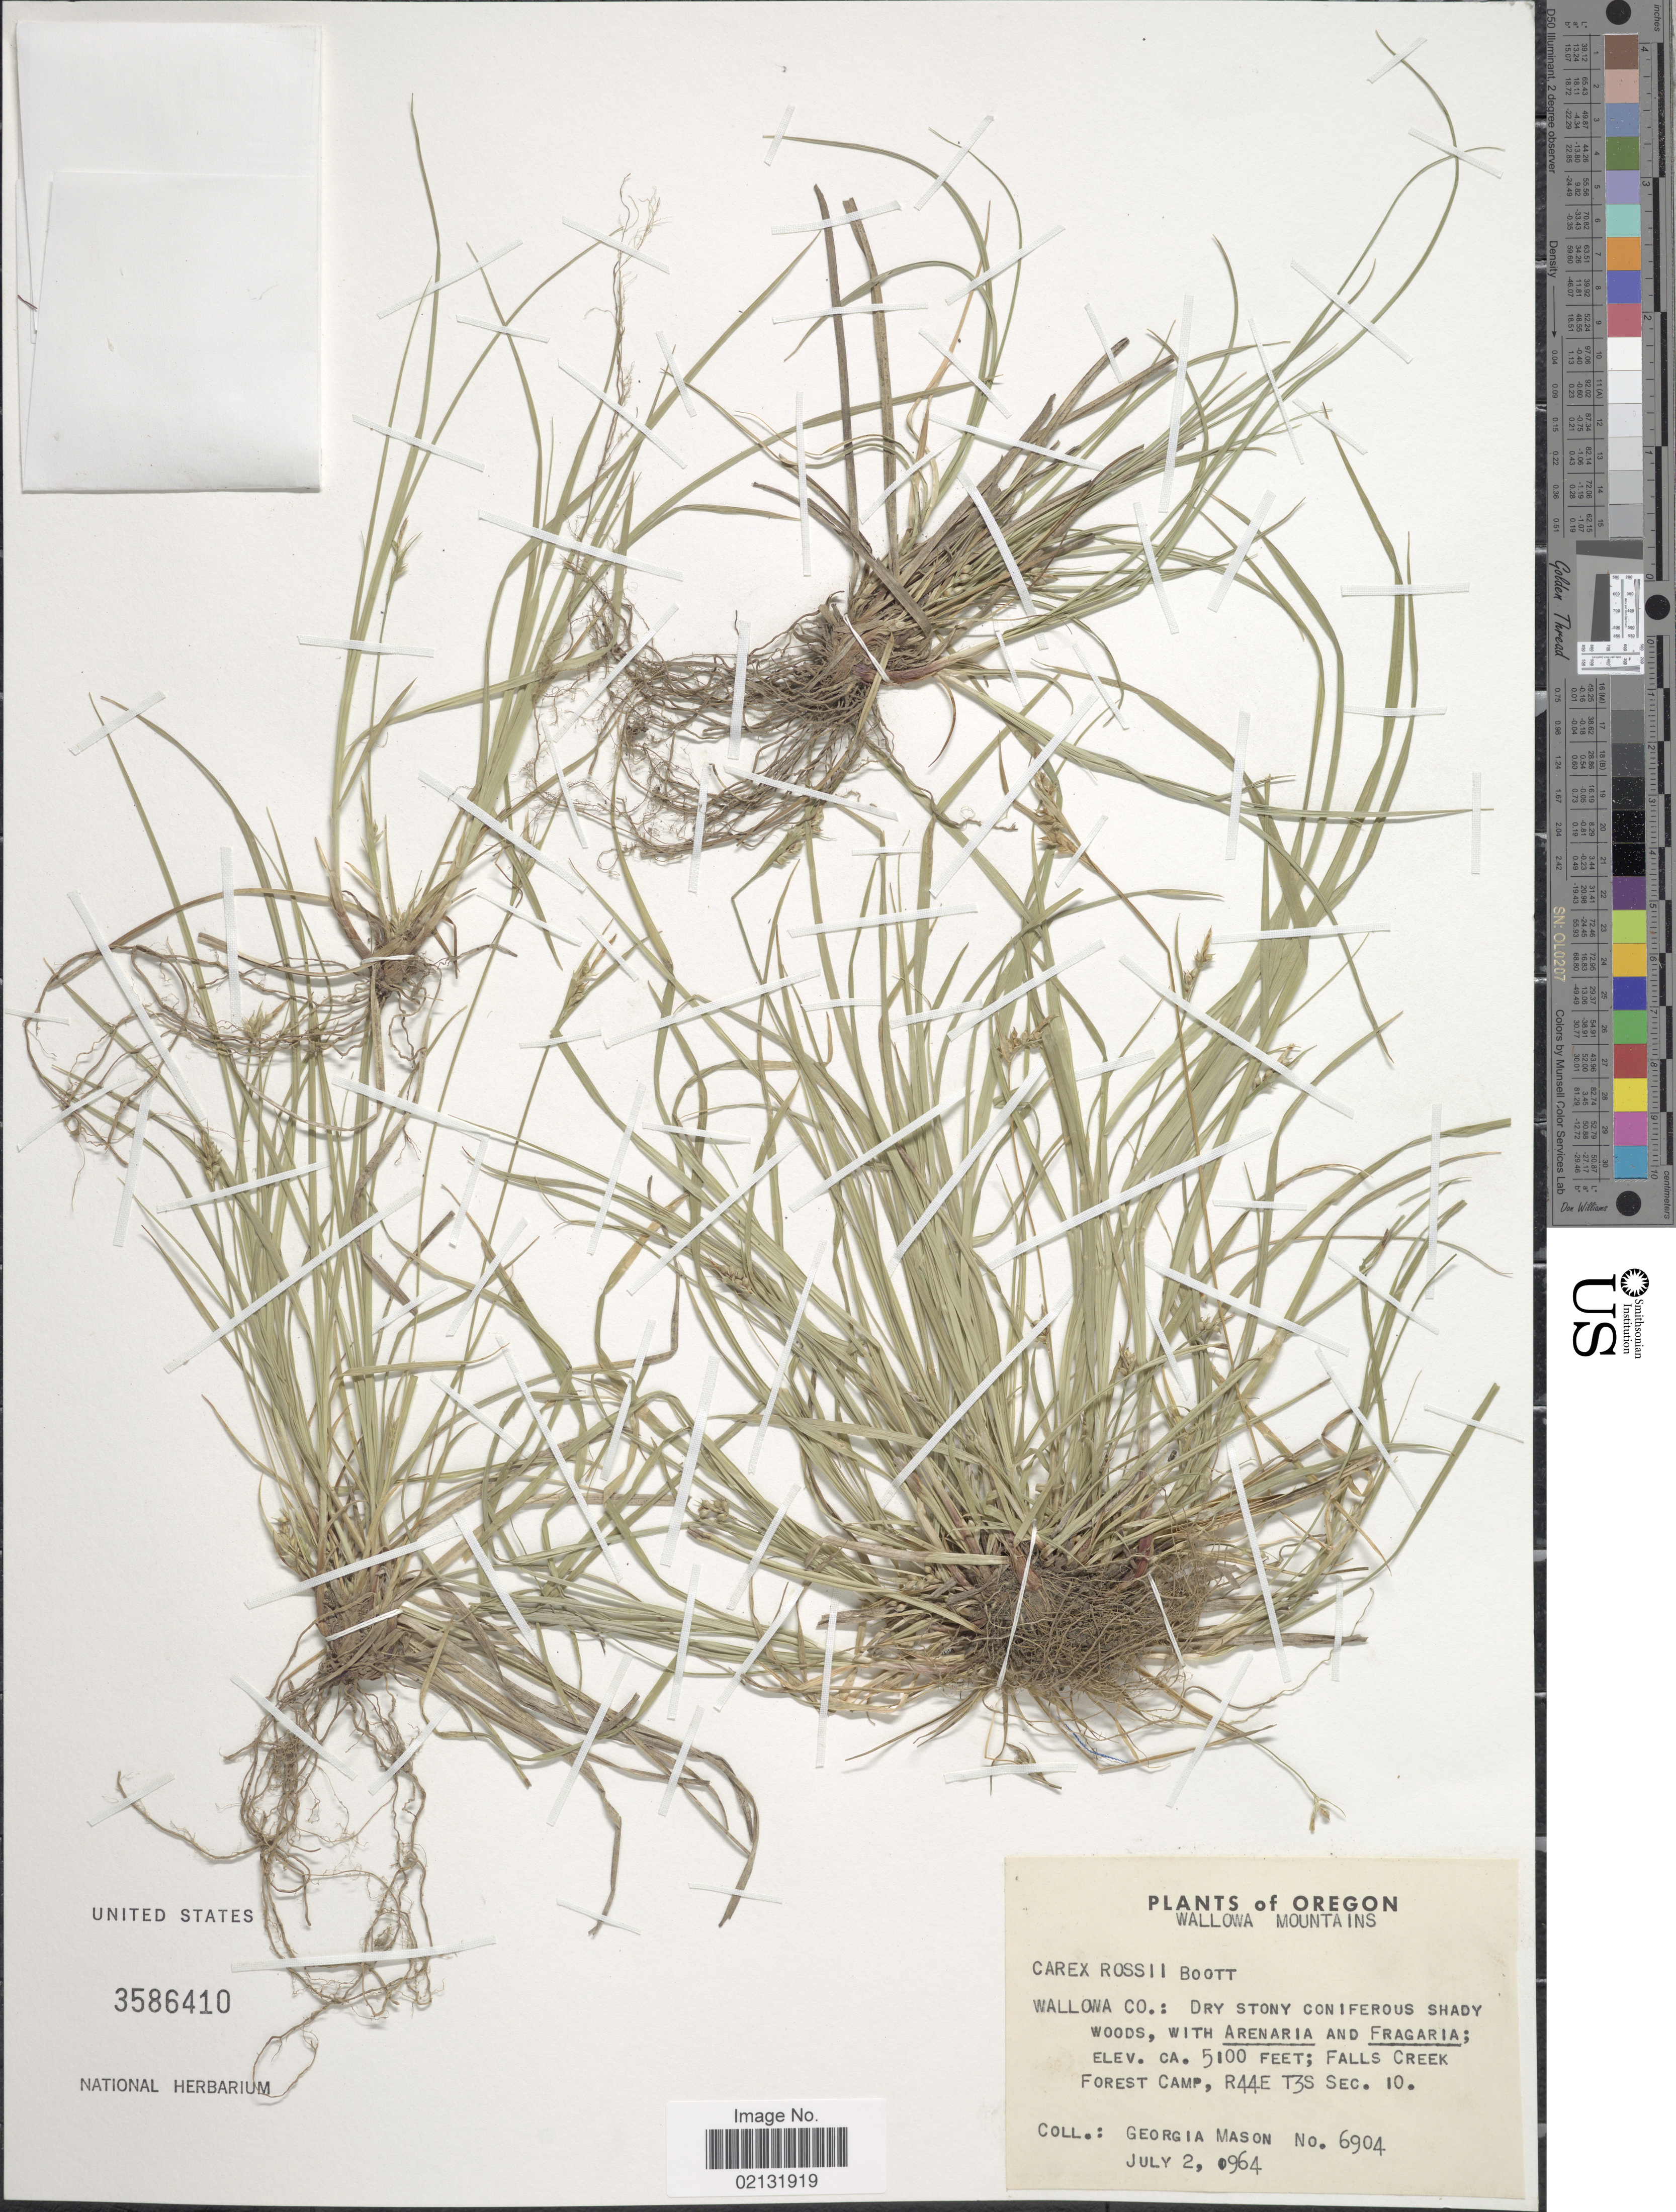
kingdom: Plantae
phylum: Tracheophyta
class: Liliopsida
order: Poales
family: Cyperaceae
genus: Carex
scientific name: Carex rossii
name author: Boott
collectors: G. Mason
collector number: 6904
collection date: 1964-07-02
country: United States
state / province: Oregon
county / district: Wallowa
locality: Wallowa Mountains, Wallow Co.: Dry Stony coniferous. Forest Camp. R44E, T3S, Sec.10.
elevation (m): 1554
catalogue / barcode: US 3586410